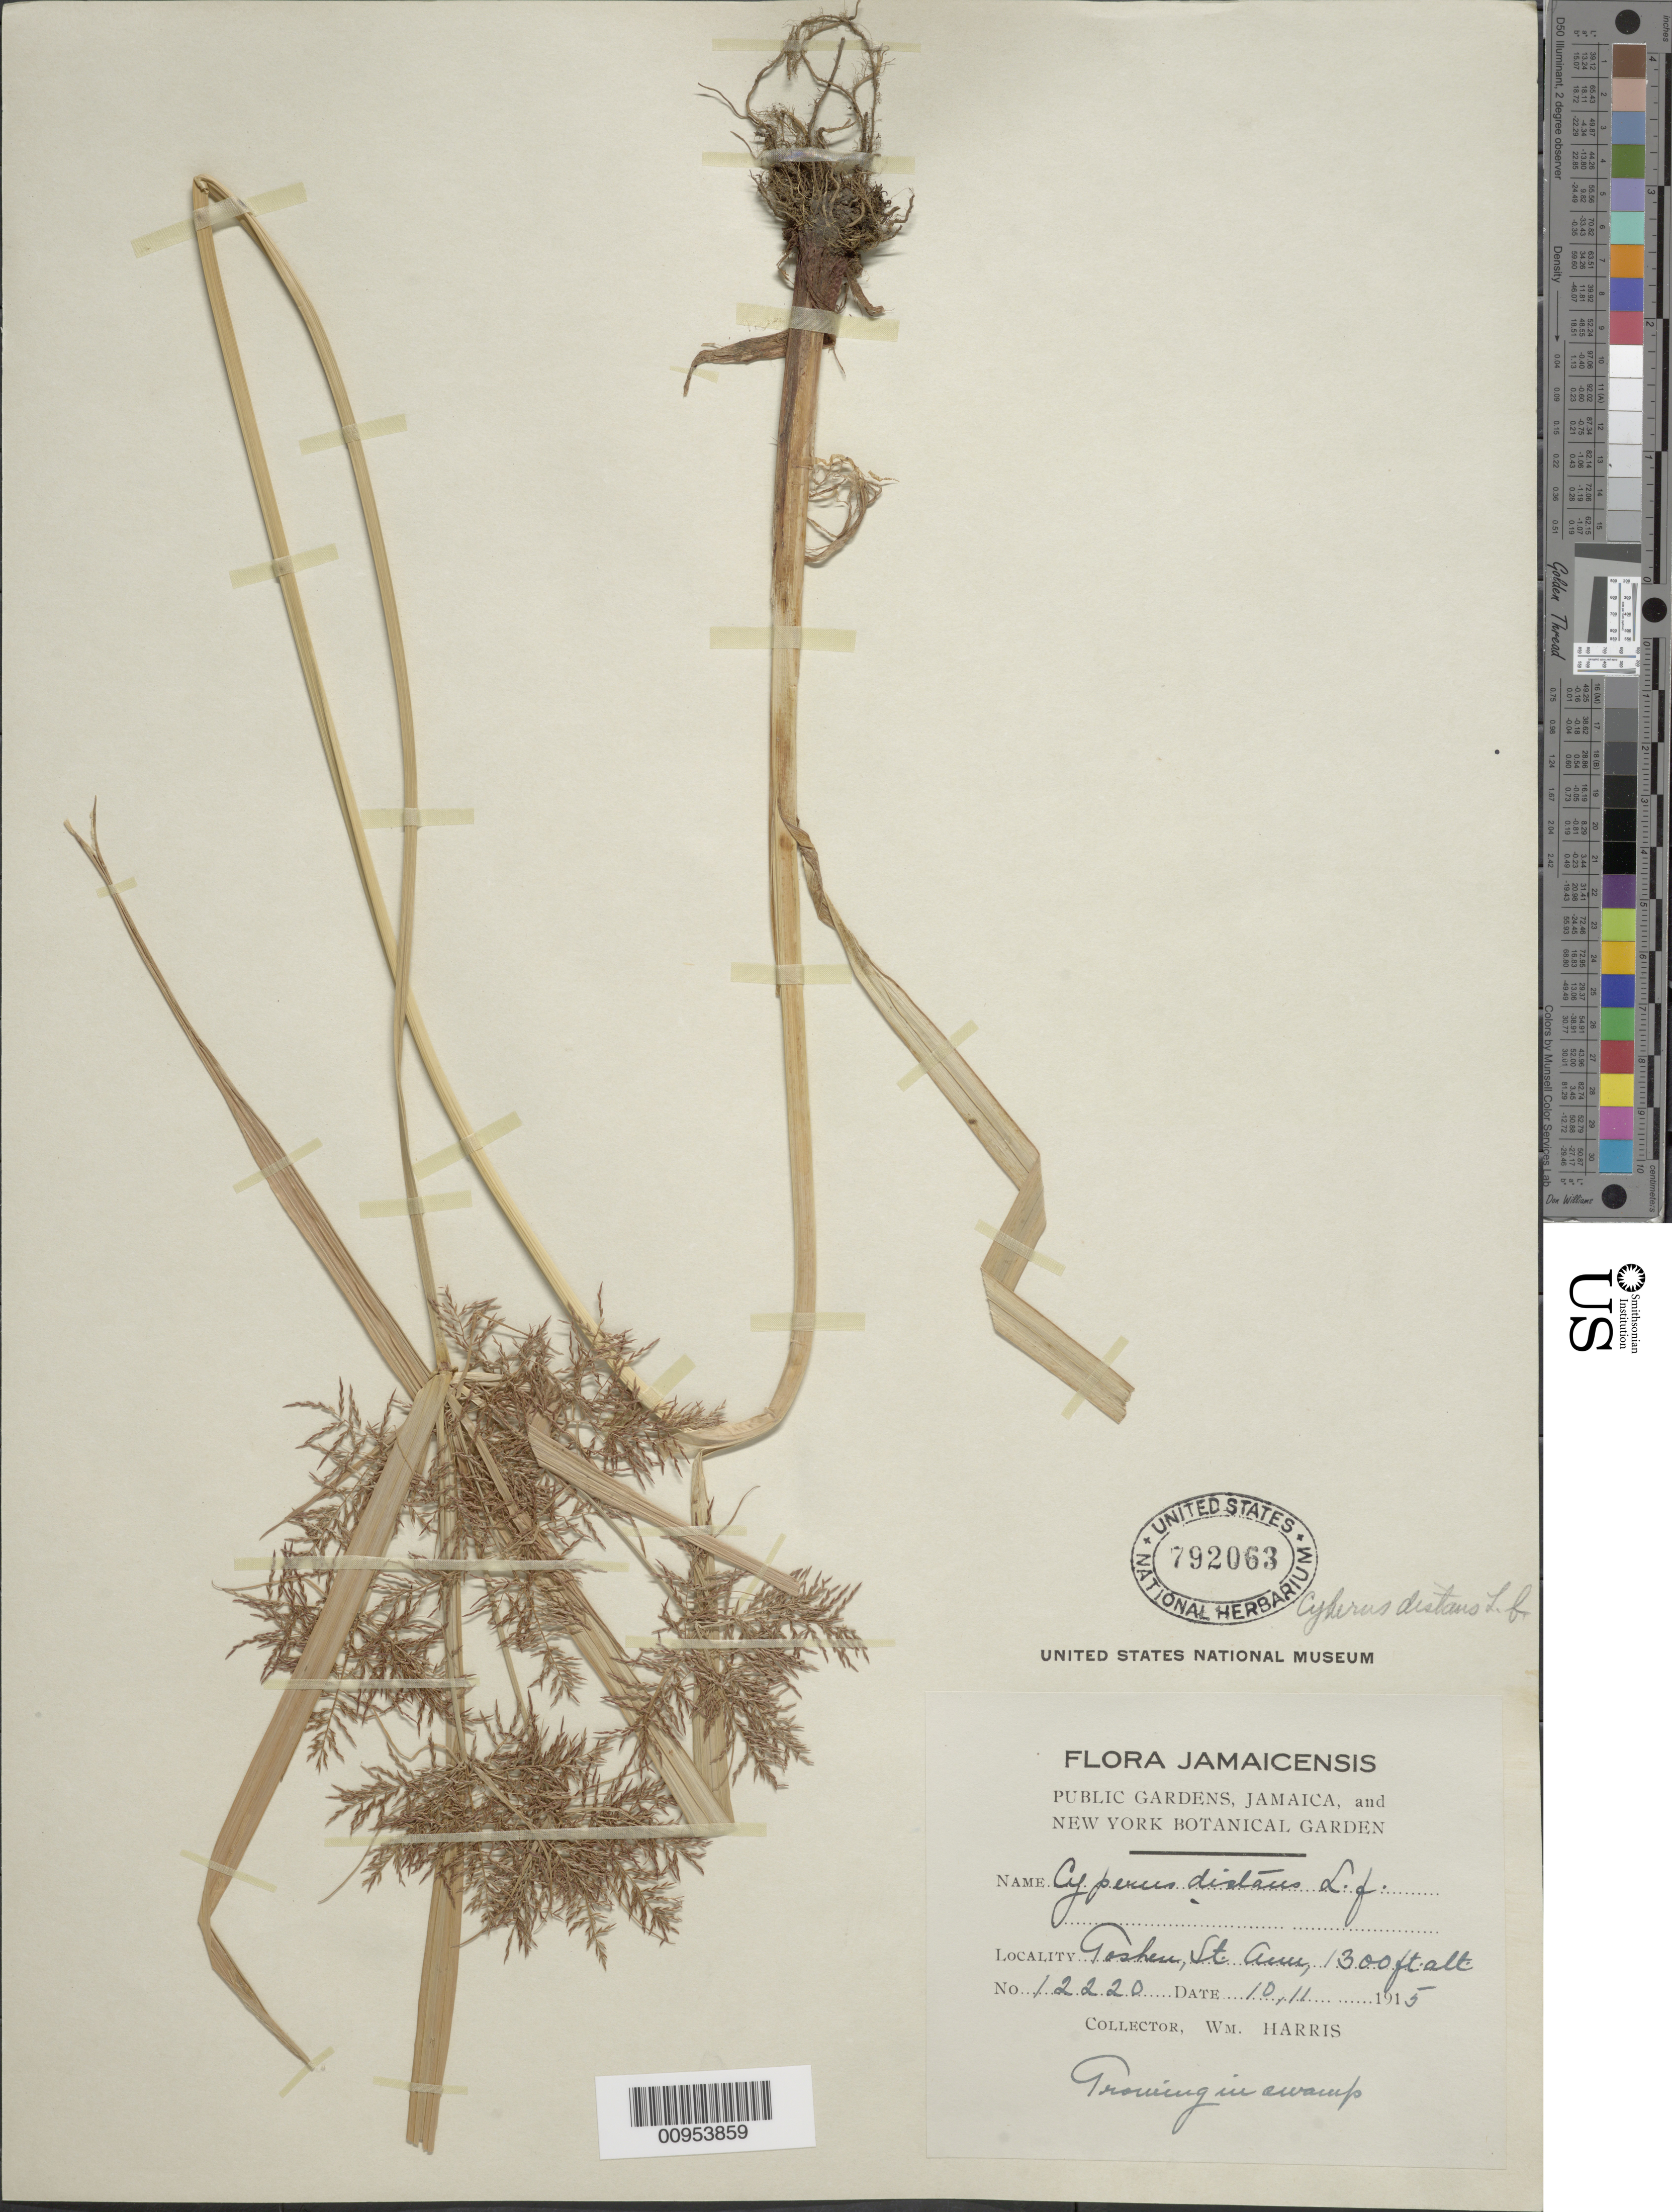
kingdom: Plantae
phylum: Tracheophyta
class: Liliopsida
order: Poales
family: Cyperaceae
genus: Cyperus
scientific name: Cyperus distans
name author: L. f.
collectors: W. H. Harris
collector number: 12220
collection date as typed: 10 Nov 1915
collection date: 1915-11-10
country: Jamaica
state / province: Saint Ann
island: Jamaica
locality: Gosheu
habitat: Growing in swamps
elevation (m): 396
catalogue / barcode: US 792063